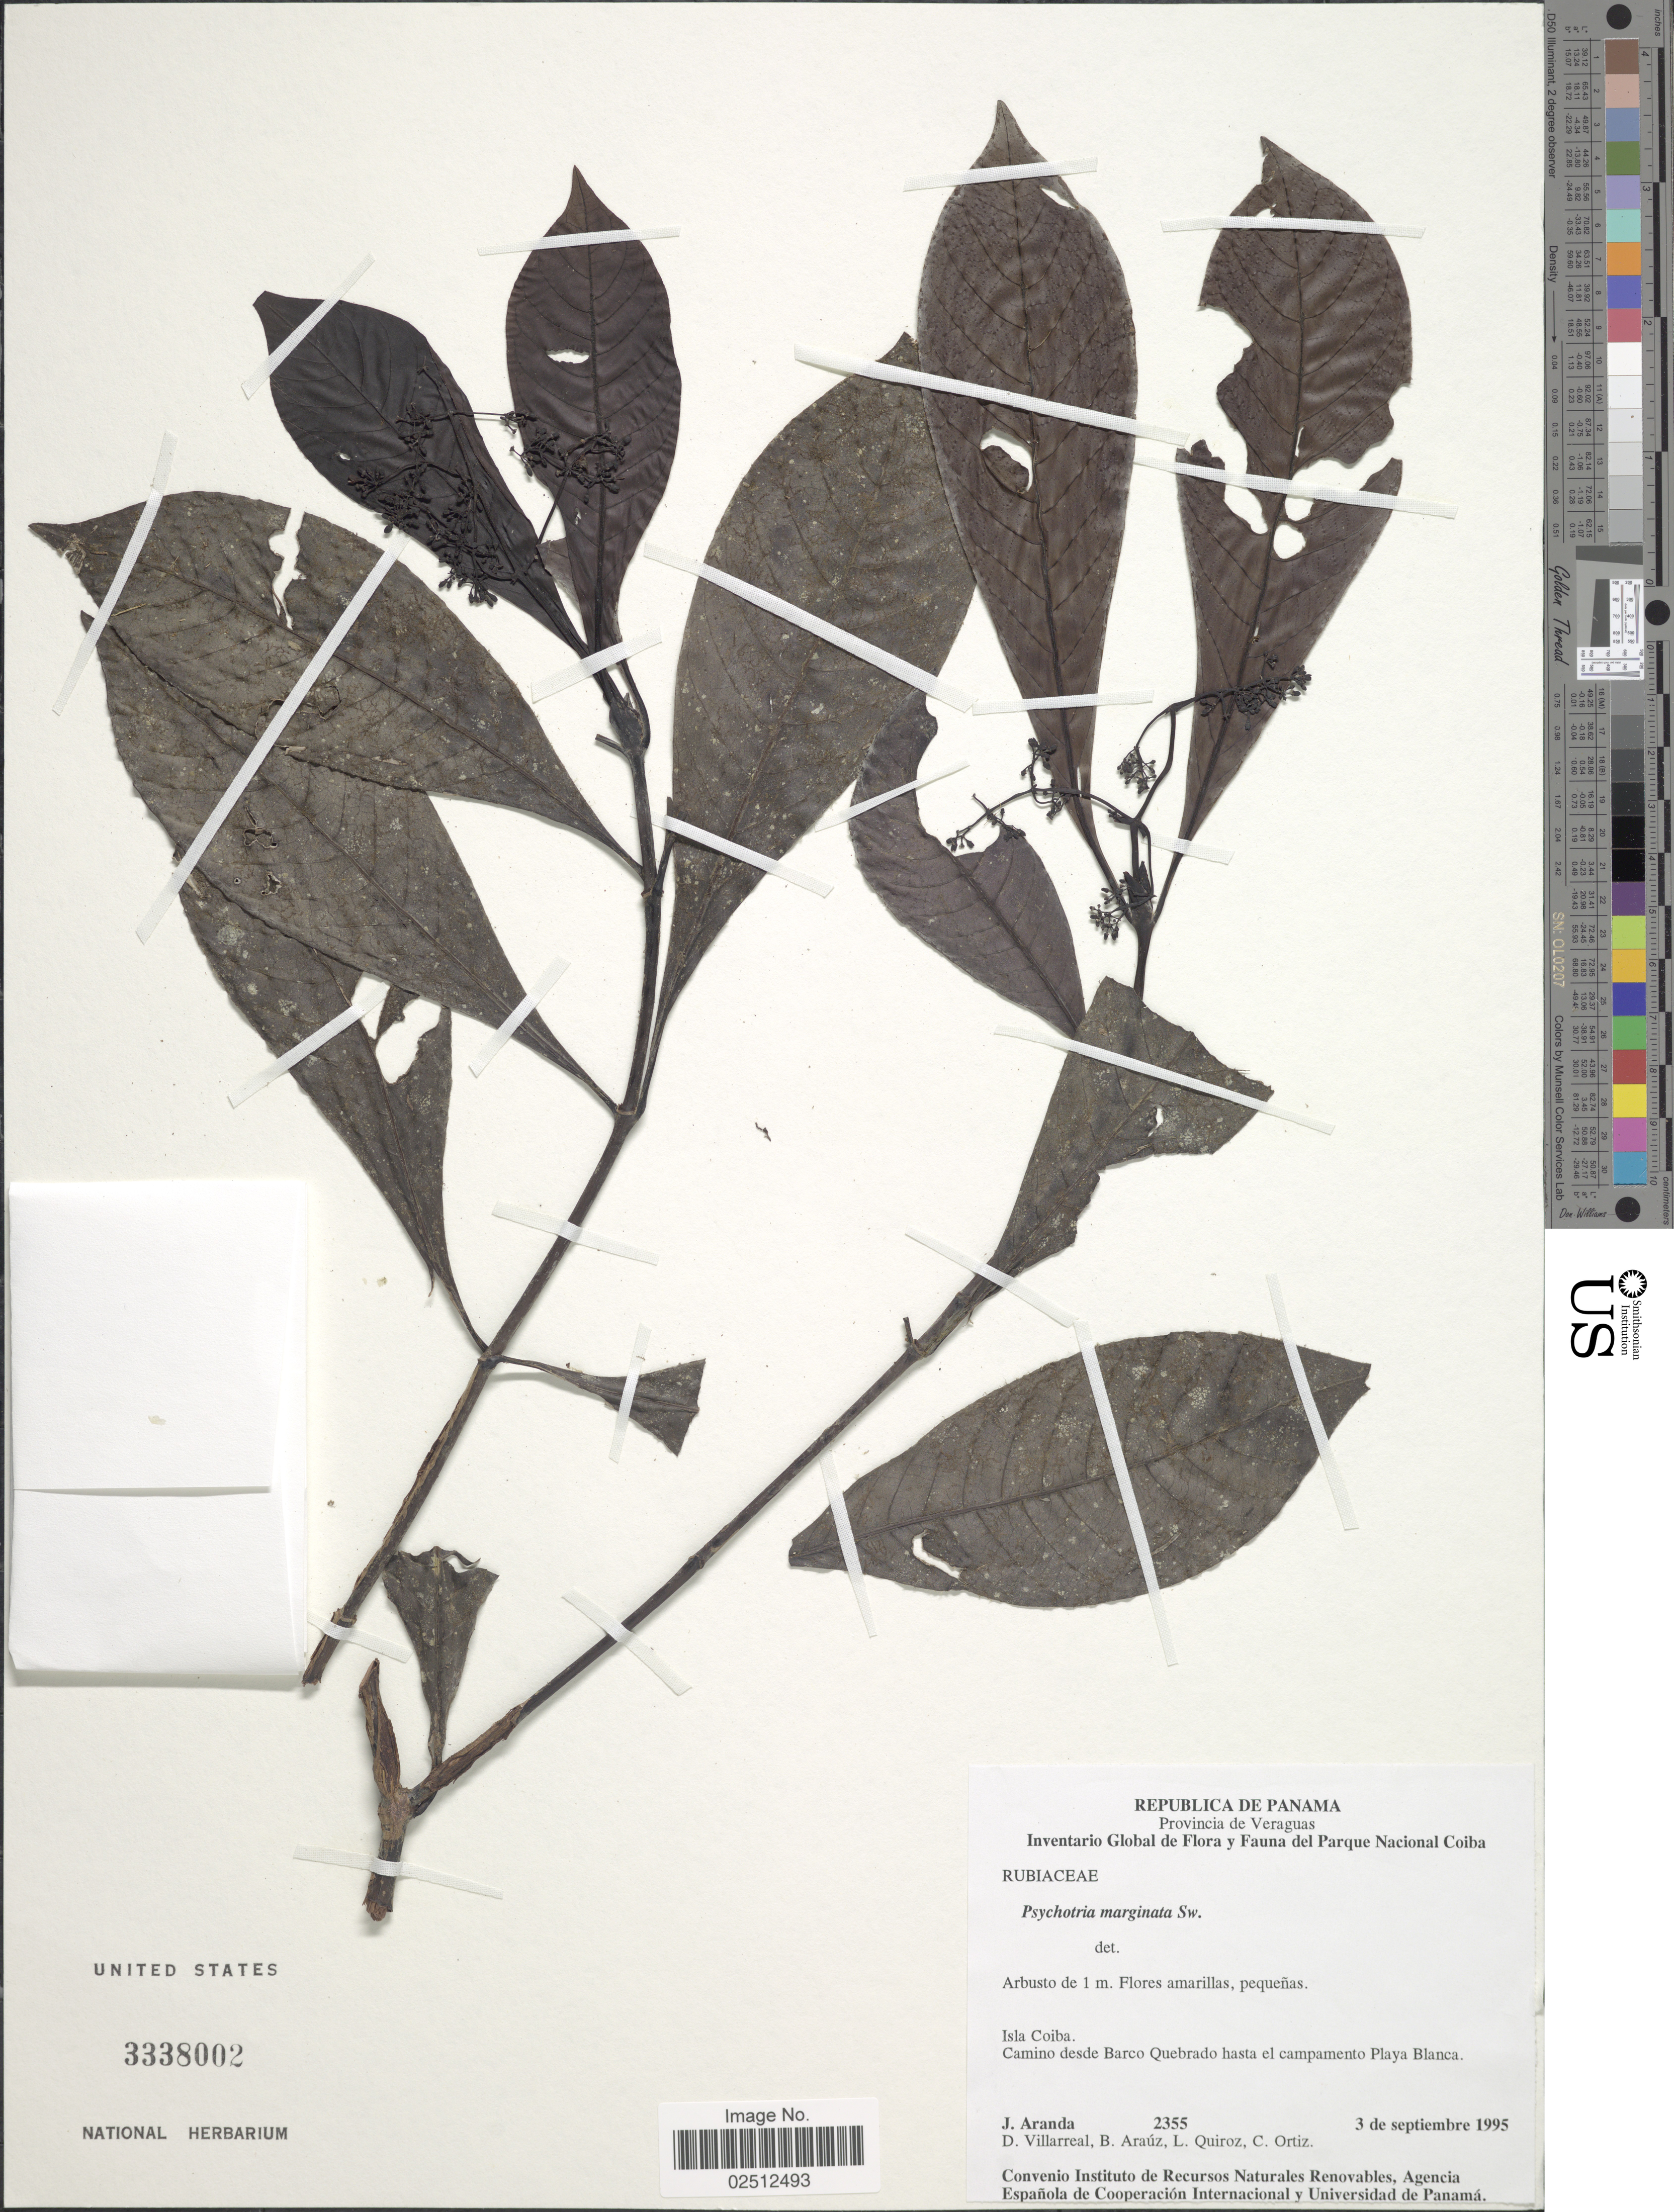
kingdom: Plantae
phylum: Tracheophyta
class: Magnoliopsida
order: Gentianales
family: Rubiaceae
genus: Psychotria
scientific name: Psychotria marginata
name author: Sw.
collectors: J. Aranda, D. Villarreal, B. Araúz, L. Quiroz & C. Ortiz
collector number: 2355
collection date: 1995-09-03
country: Panama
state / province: Veraguas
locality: Provincia de Veraguas, Isla Coiba, Camino desde Barco Quebrado hasta el campamento Playa Blanca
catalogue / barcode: US 3338002